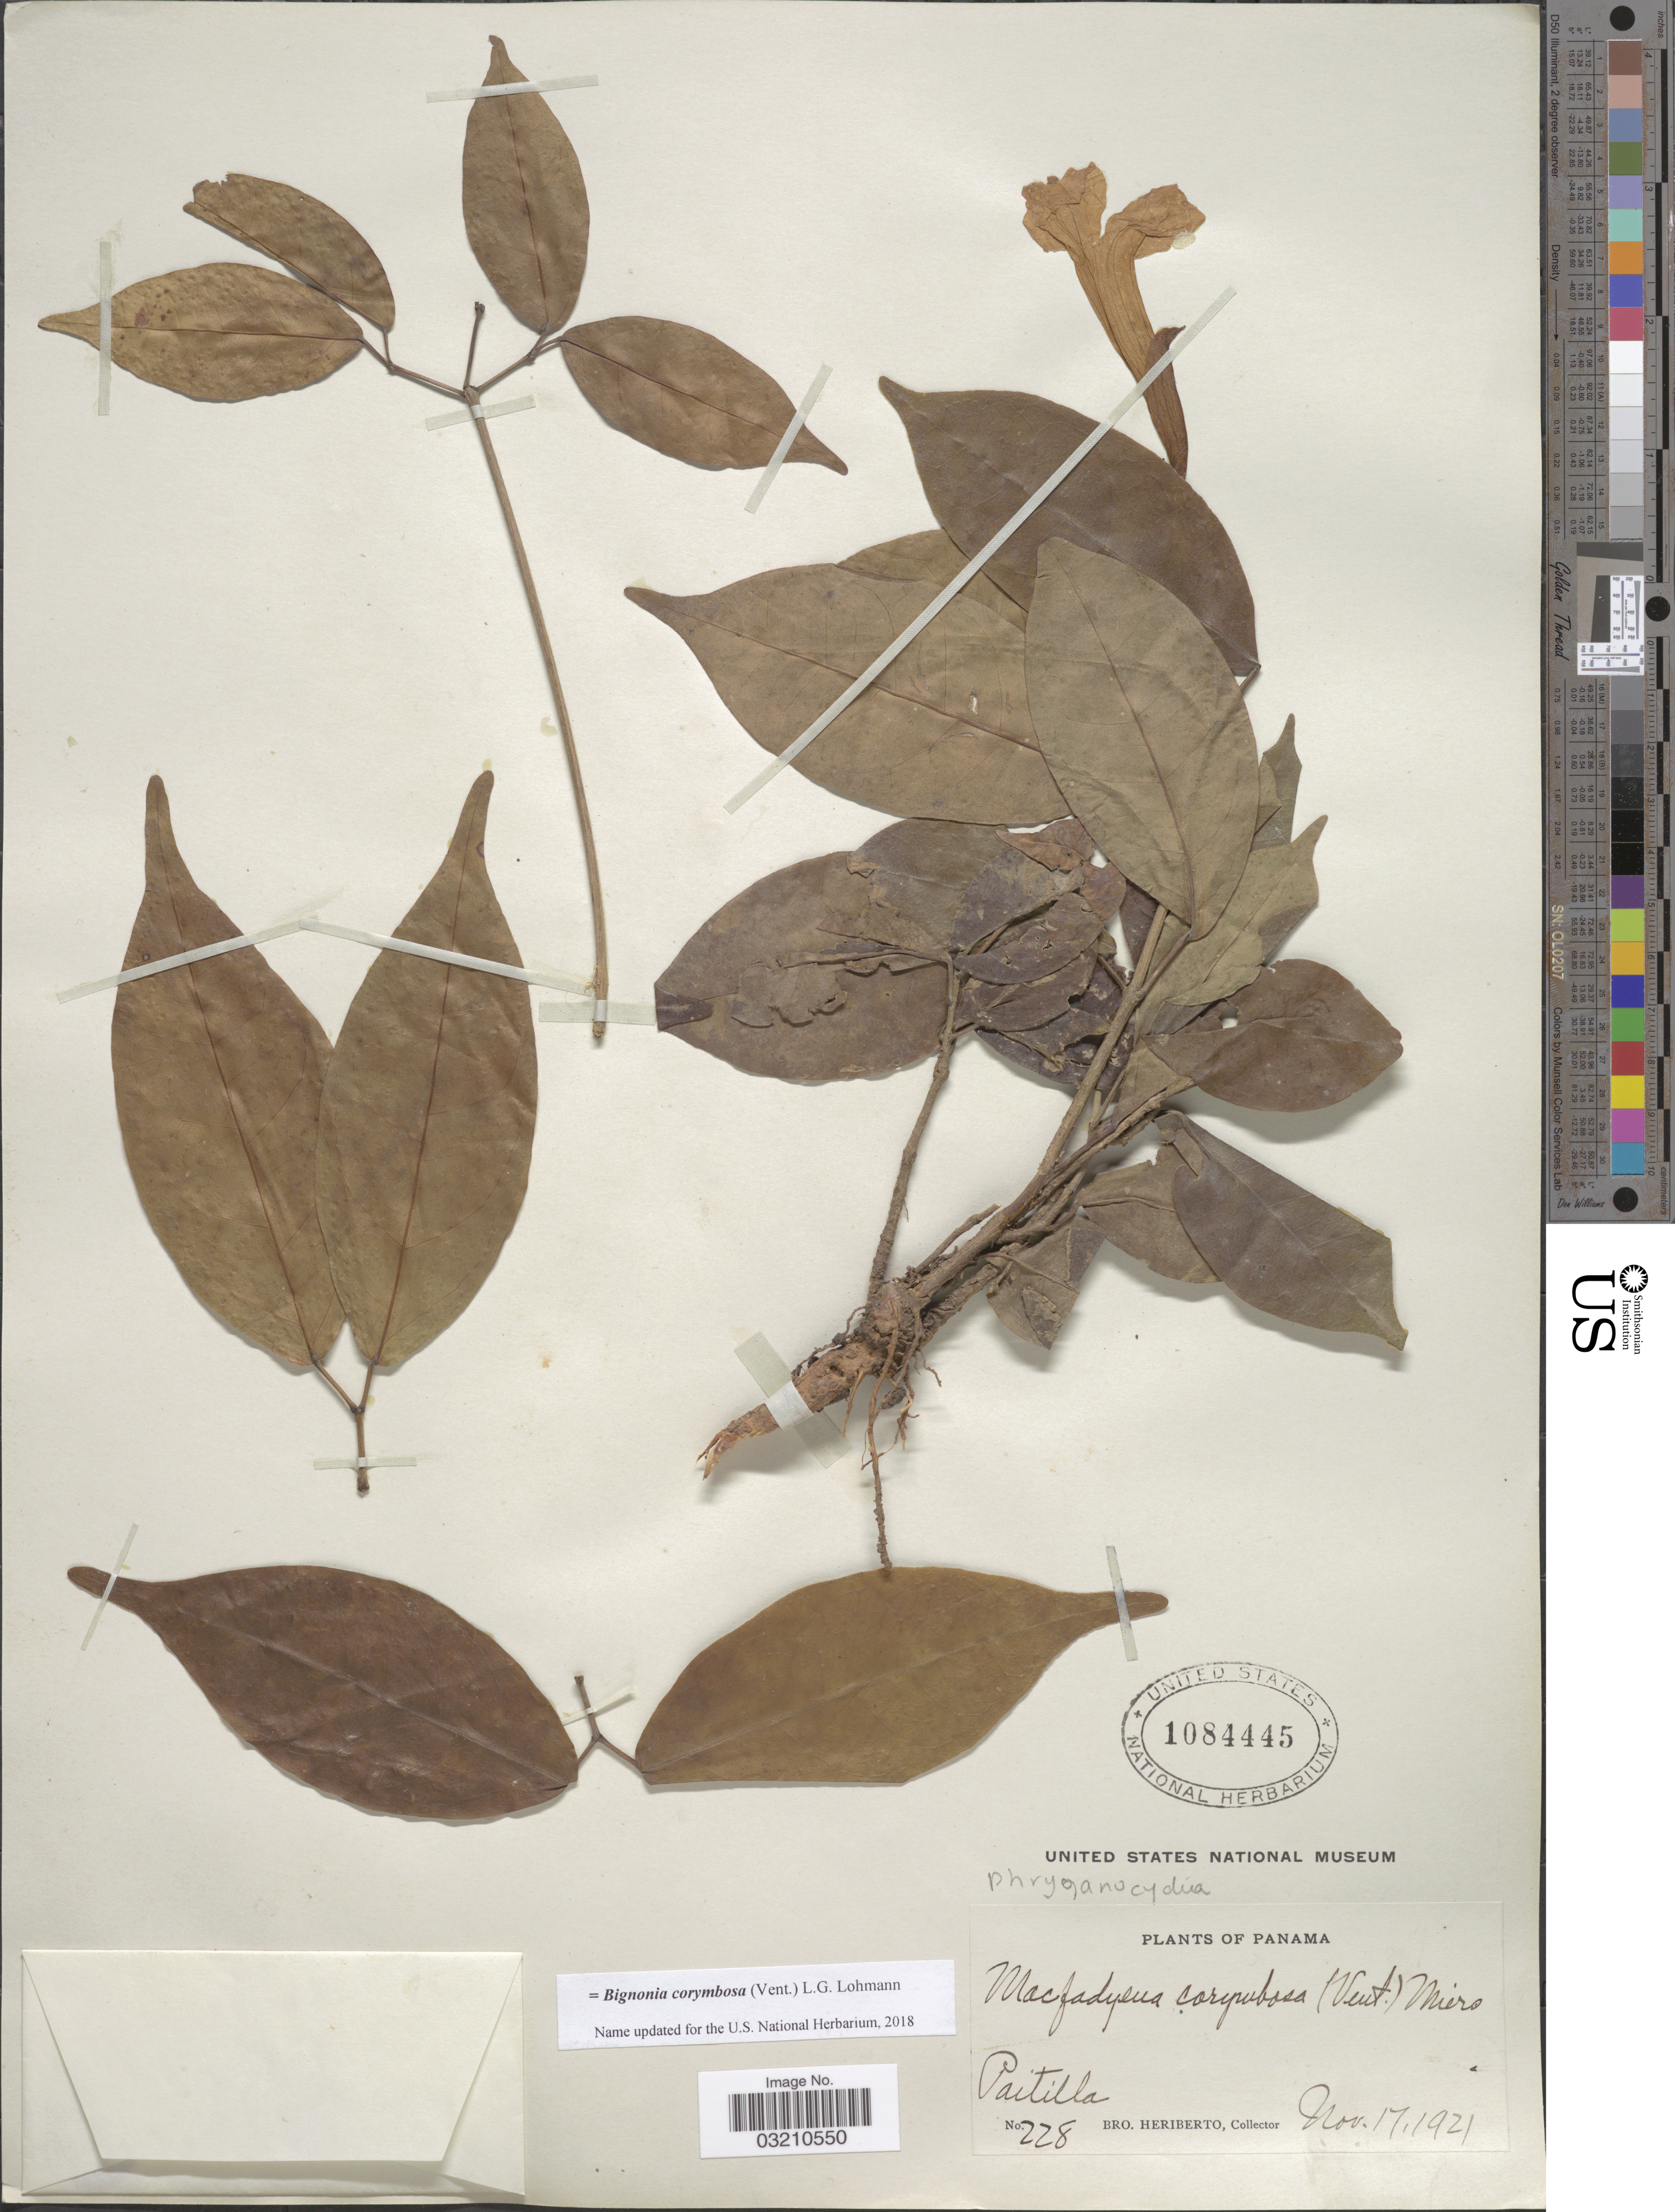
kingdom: Plantae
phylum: Tracheophyta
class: Magnoliopsida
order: Lamiales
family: Bignoniaceae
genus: Bignonia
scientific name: Bignonia corymbosa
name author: (Vent.) L.G. Lohmann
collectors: B. Heriberto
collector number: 228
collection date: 1921-11-17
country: Panama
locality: Paitilla.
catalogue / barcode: US 1084445